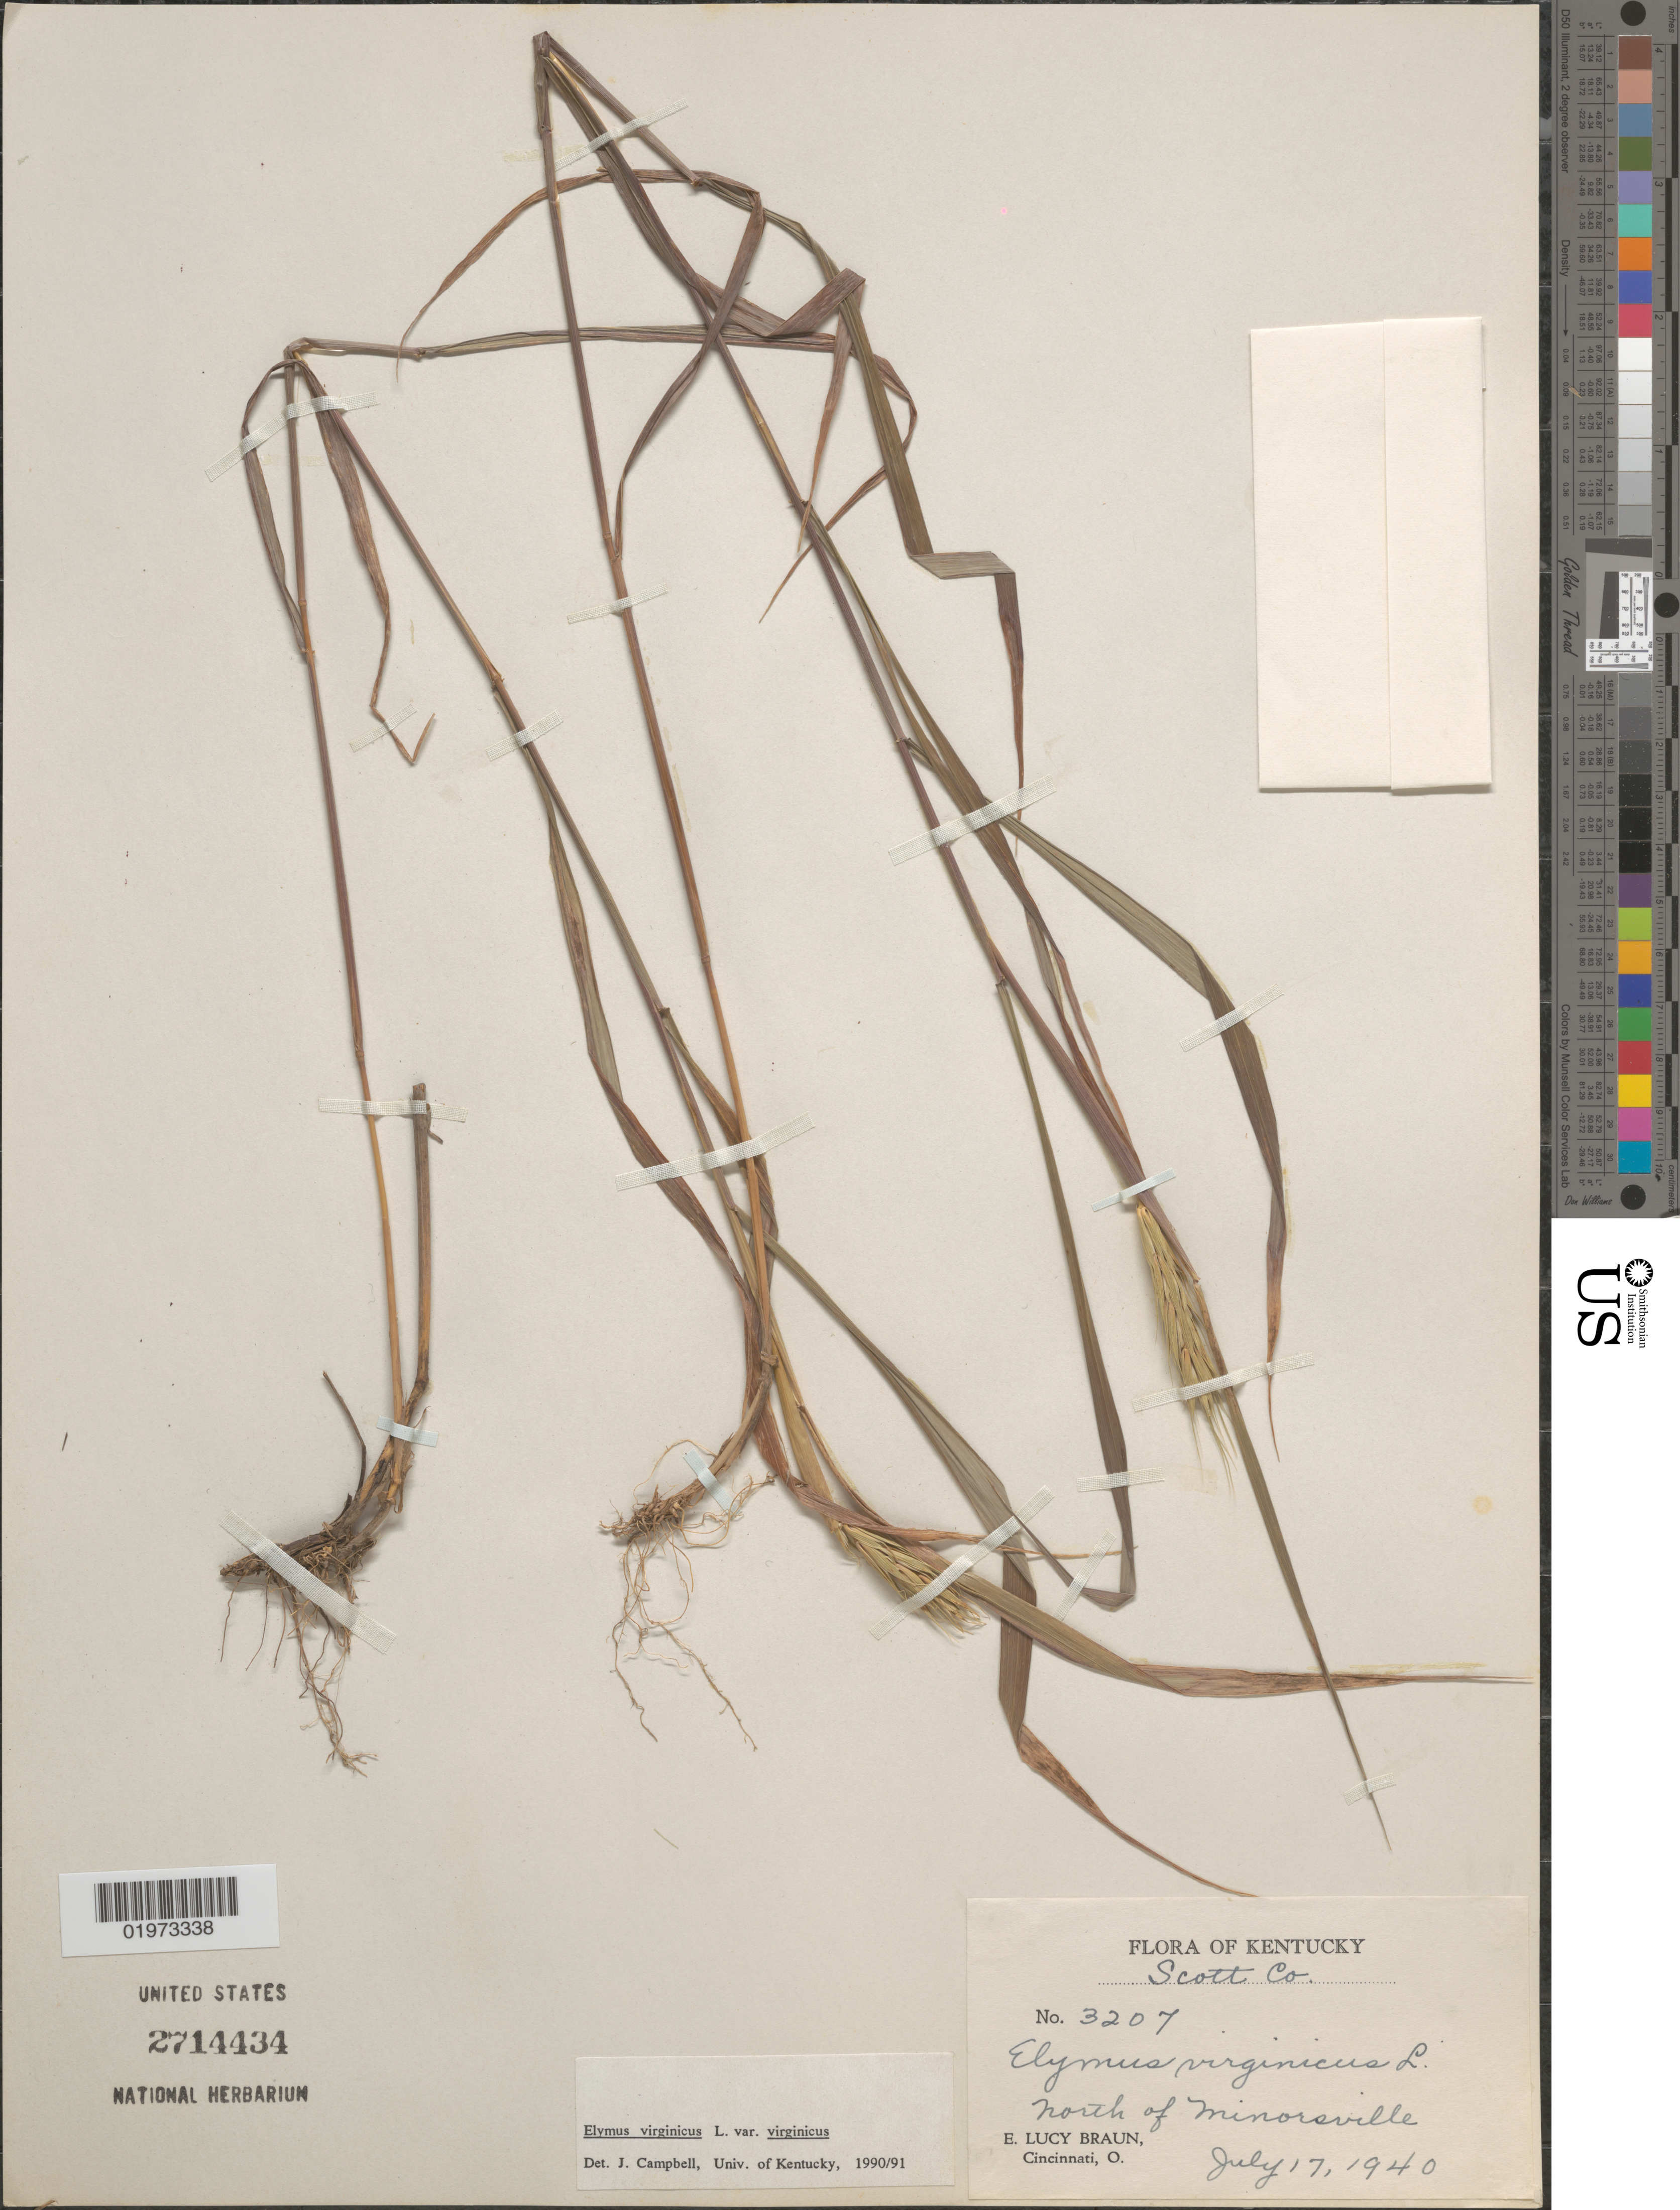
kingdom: Plantae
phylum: Tracheophyta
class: Liliopsida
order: Poales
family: Poaceae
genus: Elymus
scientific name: Elymus virginicus var. virginicus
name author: L.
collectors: E. L. Braun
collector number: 3207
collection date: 1940-07-17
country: United States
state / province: Kentucky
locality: Scott Co. North of Minorsville.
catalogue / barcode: US 2714434